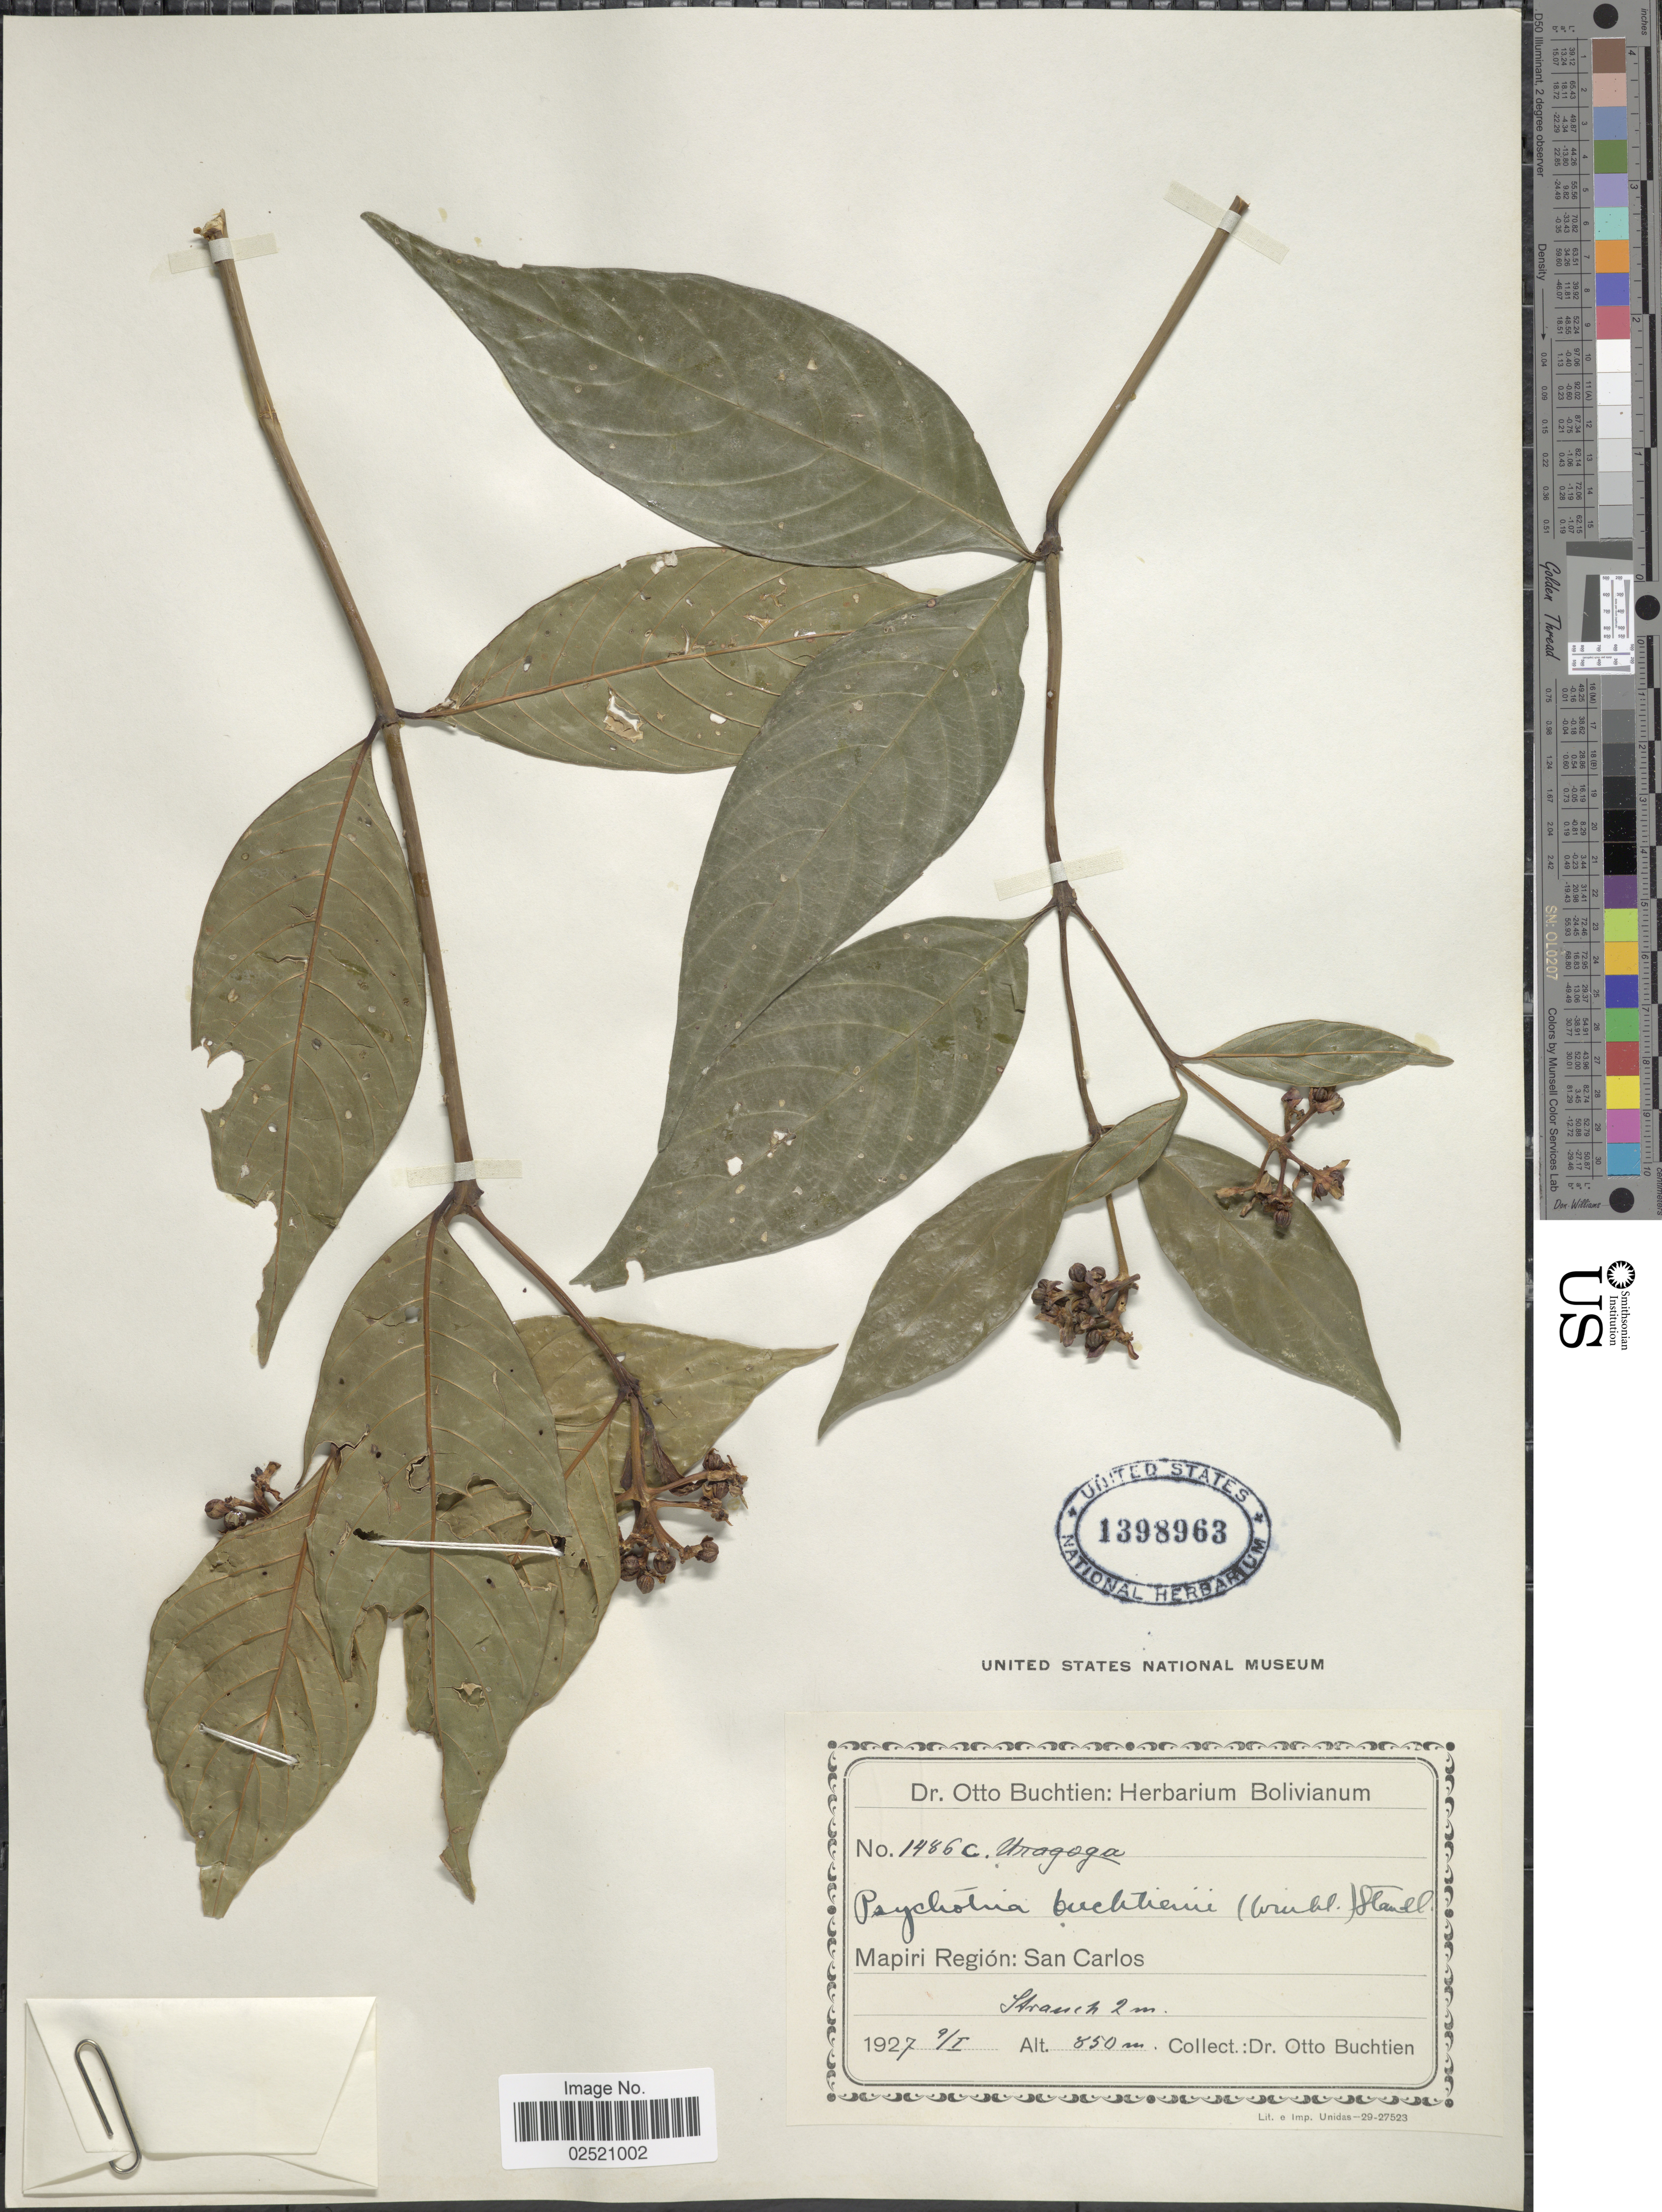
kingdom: Plantae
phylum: Tracheophyta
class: Magnoliopsida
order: Gentianales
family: Rubiaceae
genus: Psychotria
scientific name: Psychotria buchtienii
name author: (H.J.P. Winkl.) Standl.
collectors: O. Buchtien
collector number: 1486c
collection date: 1927-01-09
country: Bolivia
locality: Mapiri Region: San Carlos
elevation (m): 850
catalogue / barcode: US 1398963